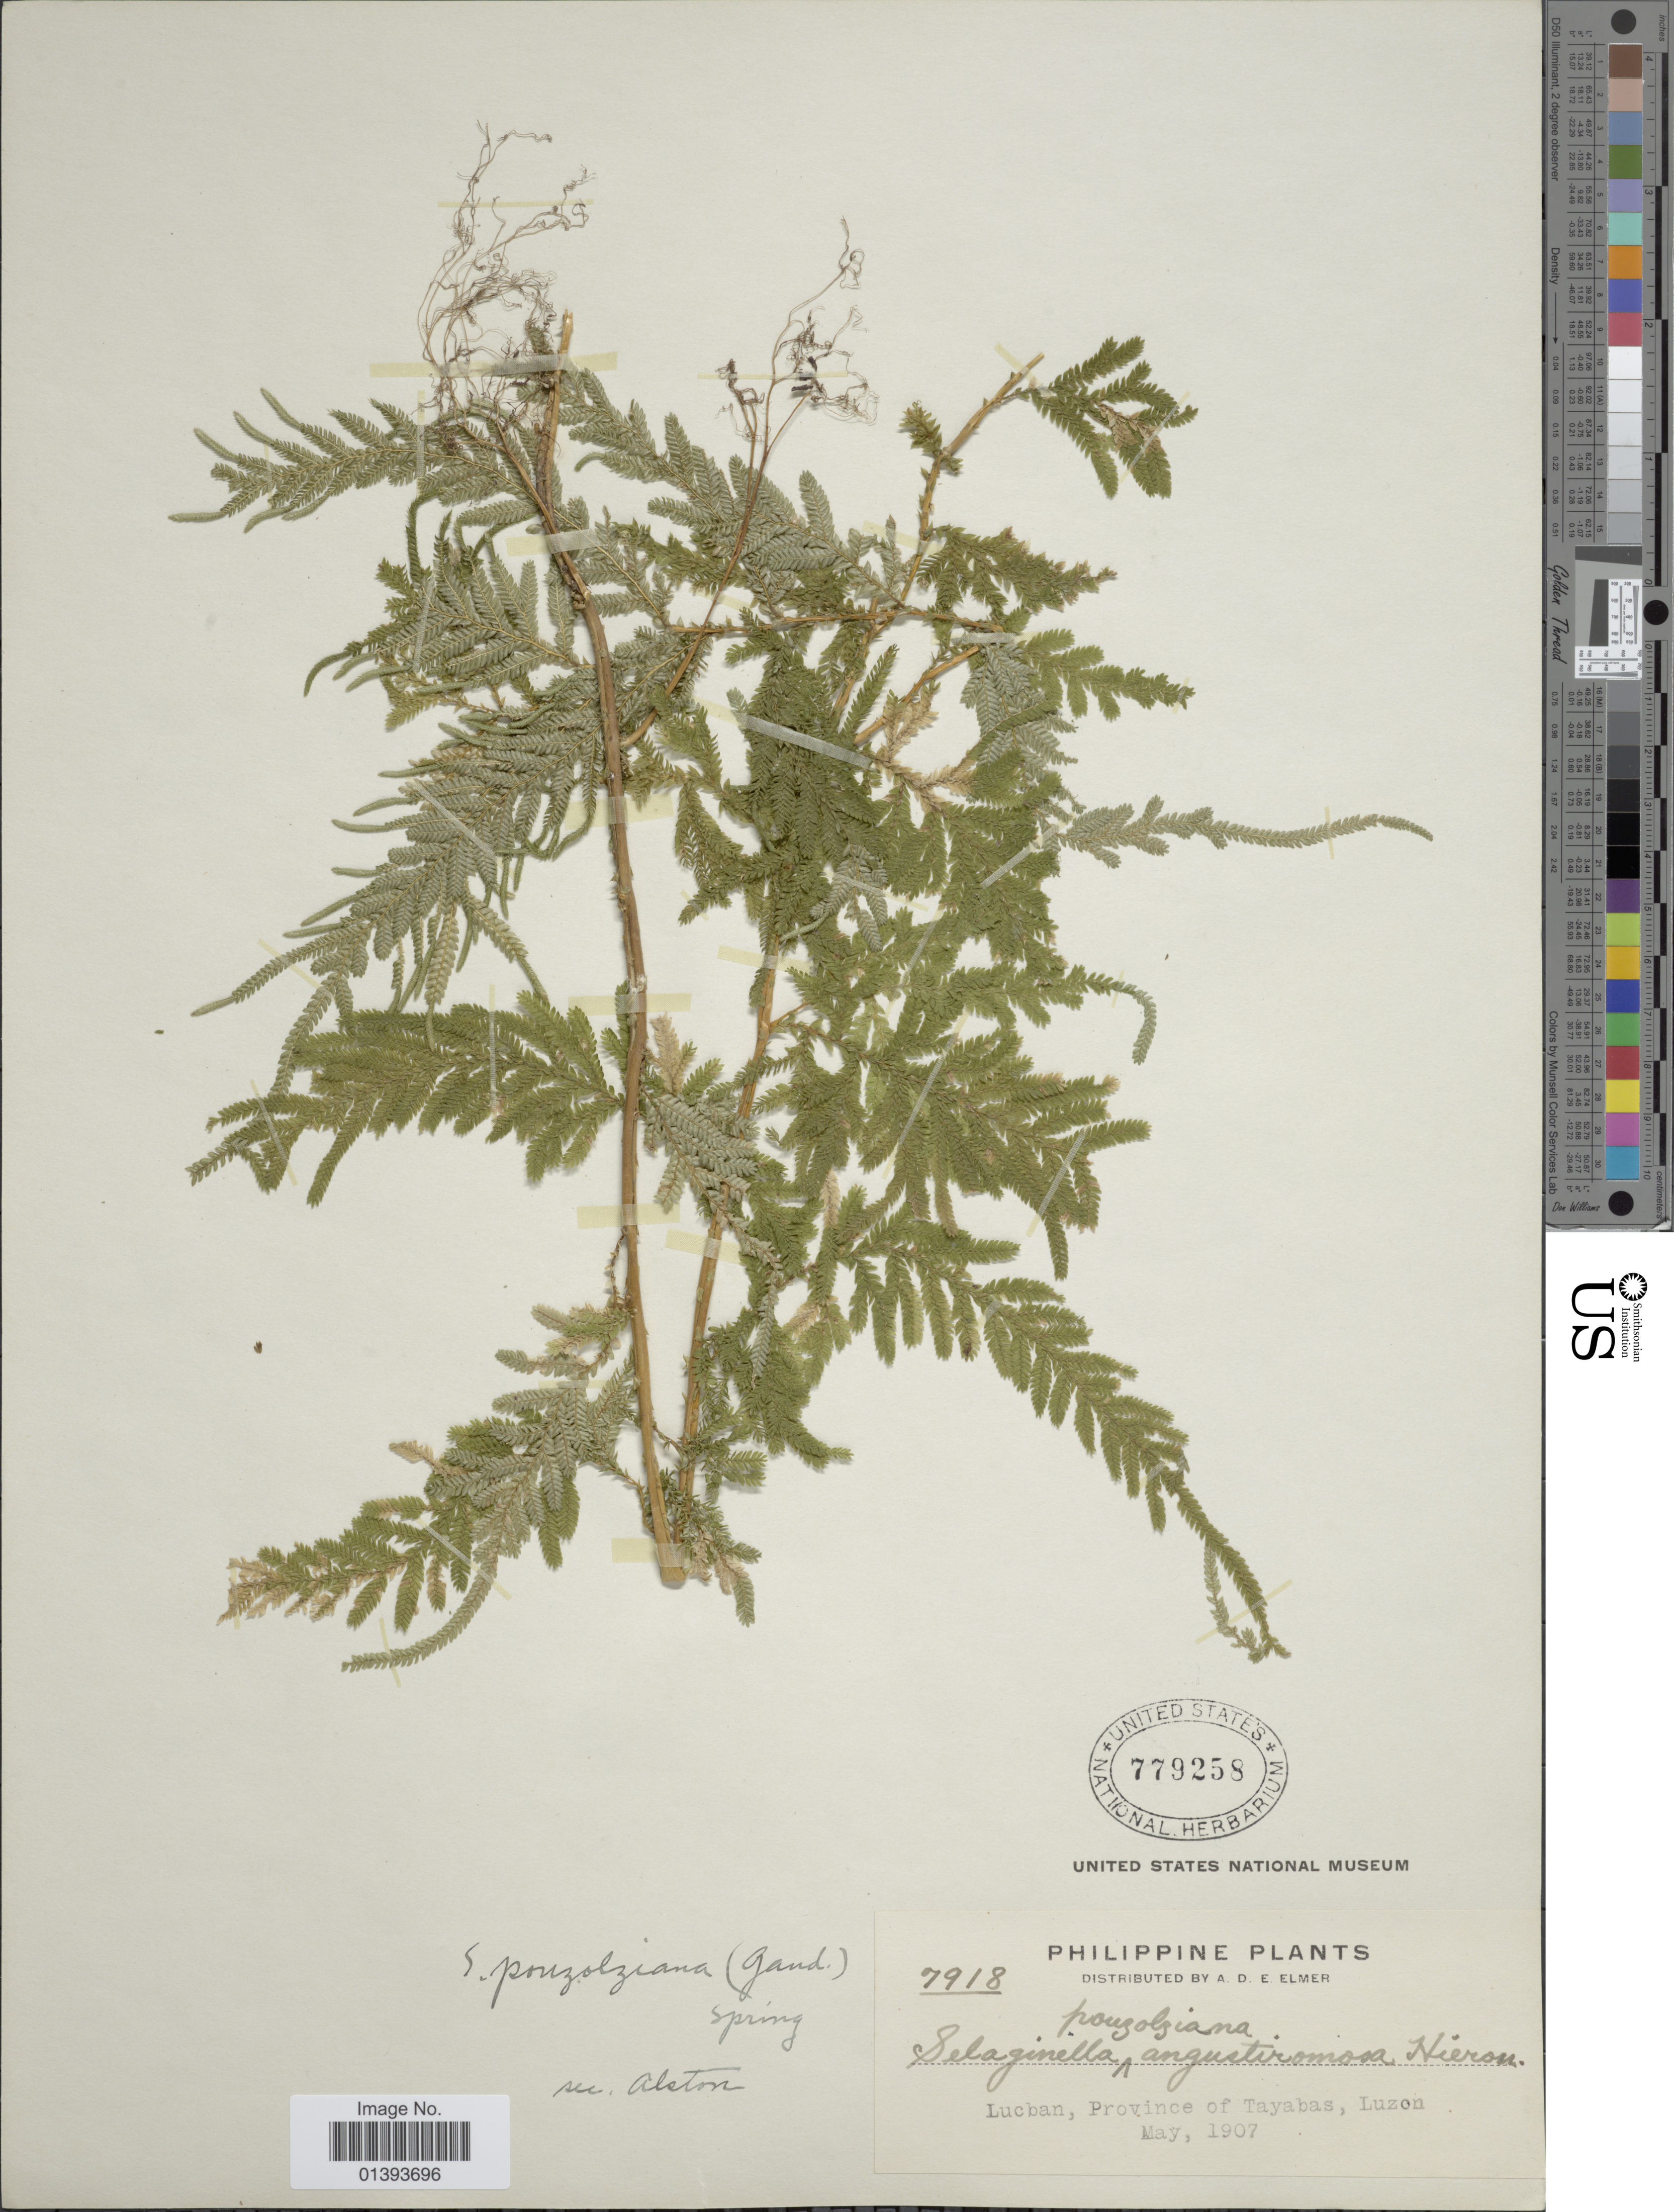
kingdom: Plantae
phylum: Tracheophyta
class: Lycopodiopsida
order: Selaginellales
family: Selaginellaceae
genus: Selaginella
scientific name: Selaginella delicatula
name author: (Desv.) Alston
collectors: A. D. E. Elmer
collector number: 7918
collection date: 1907-05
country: Philippines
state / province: Central Luzon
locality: Lucban, Province of Tayabas, Luzon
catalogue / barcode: US 779258